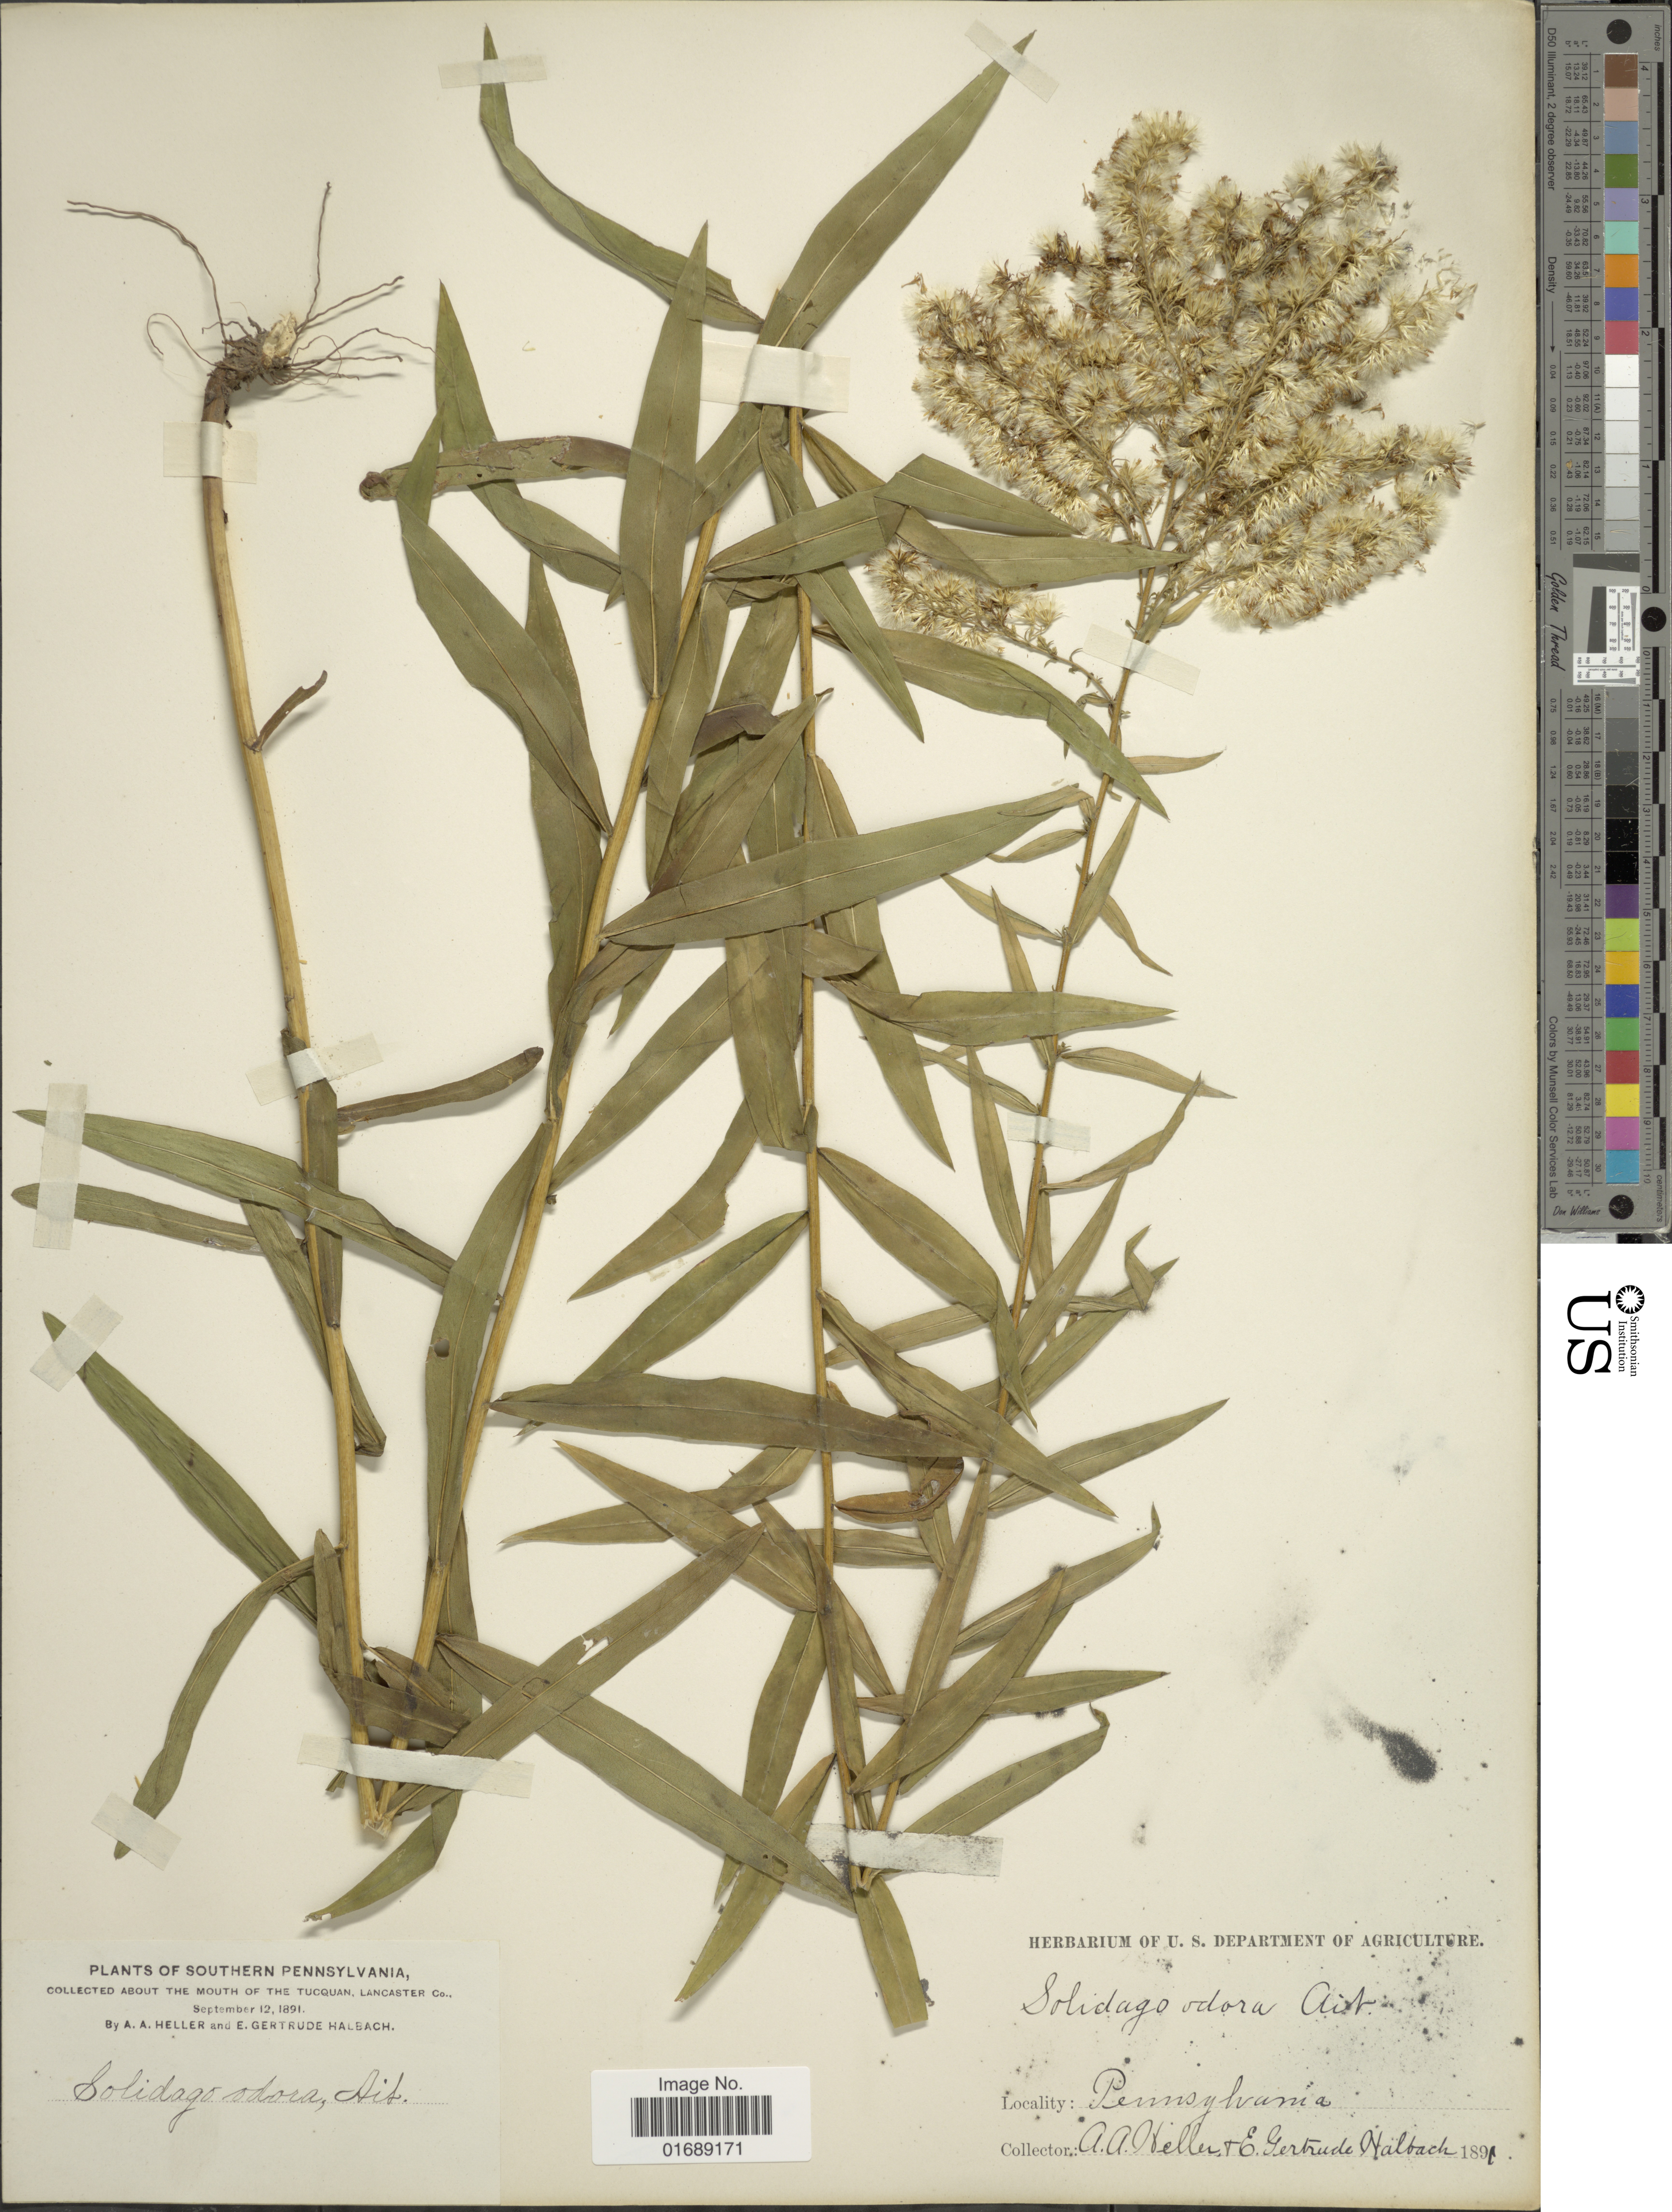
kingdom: Plantae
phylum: Tracheophyta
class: Magnoliopsida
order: Asterales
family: Asteraceae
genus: Solidago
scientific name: Solidago odora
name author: Aiton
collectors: A. A. Heller & E. G. Halbach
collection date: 1891-09-12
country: United States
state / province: Pennsylvania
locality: Southern Pennsylvania, About the Mouth of the Tucquan, Lancaster Co.